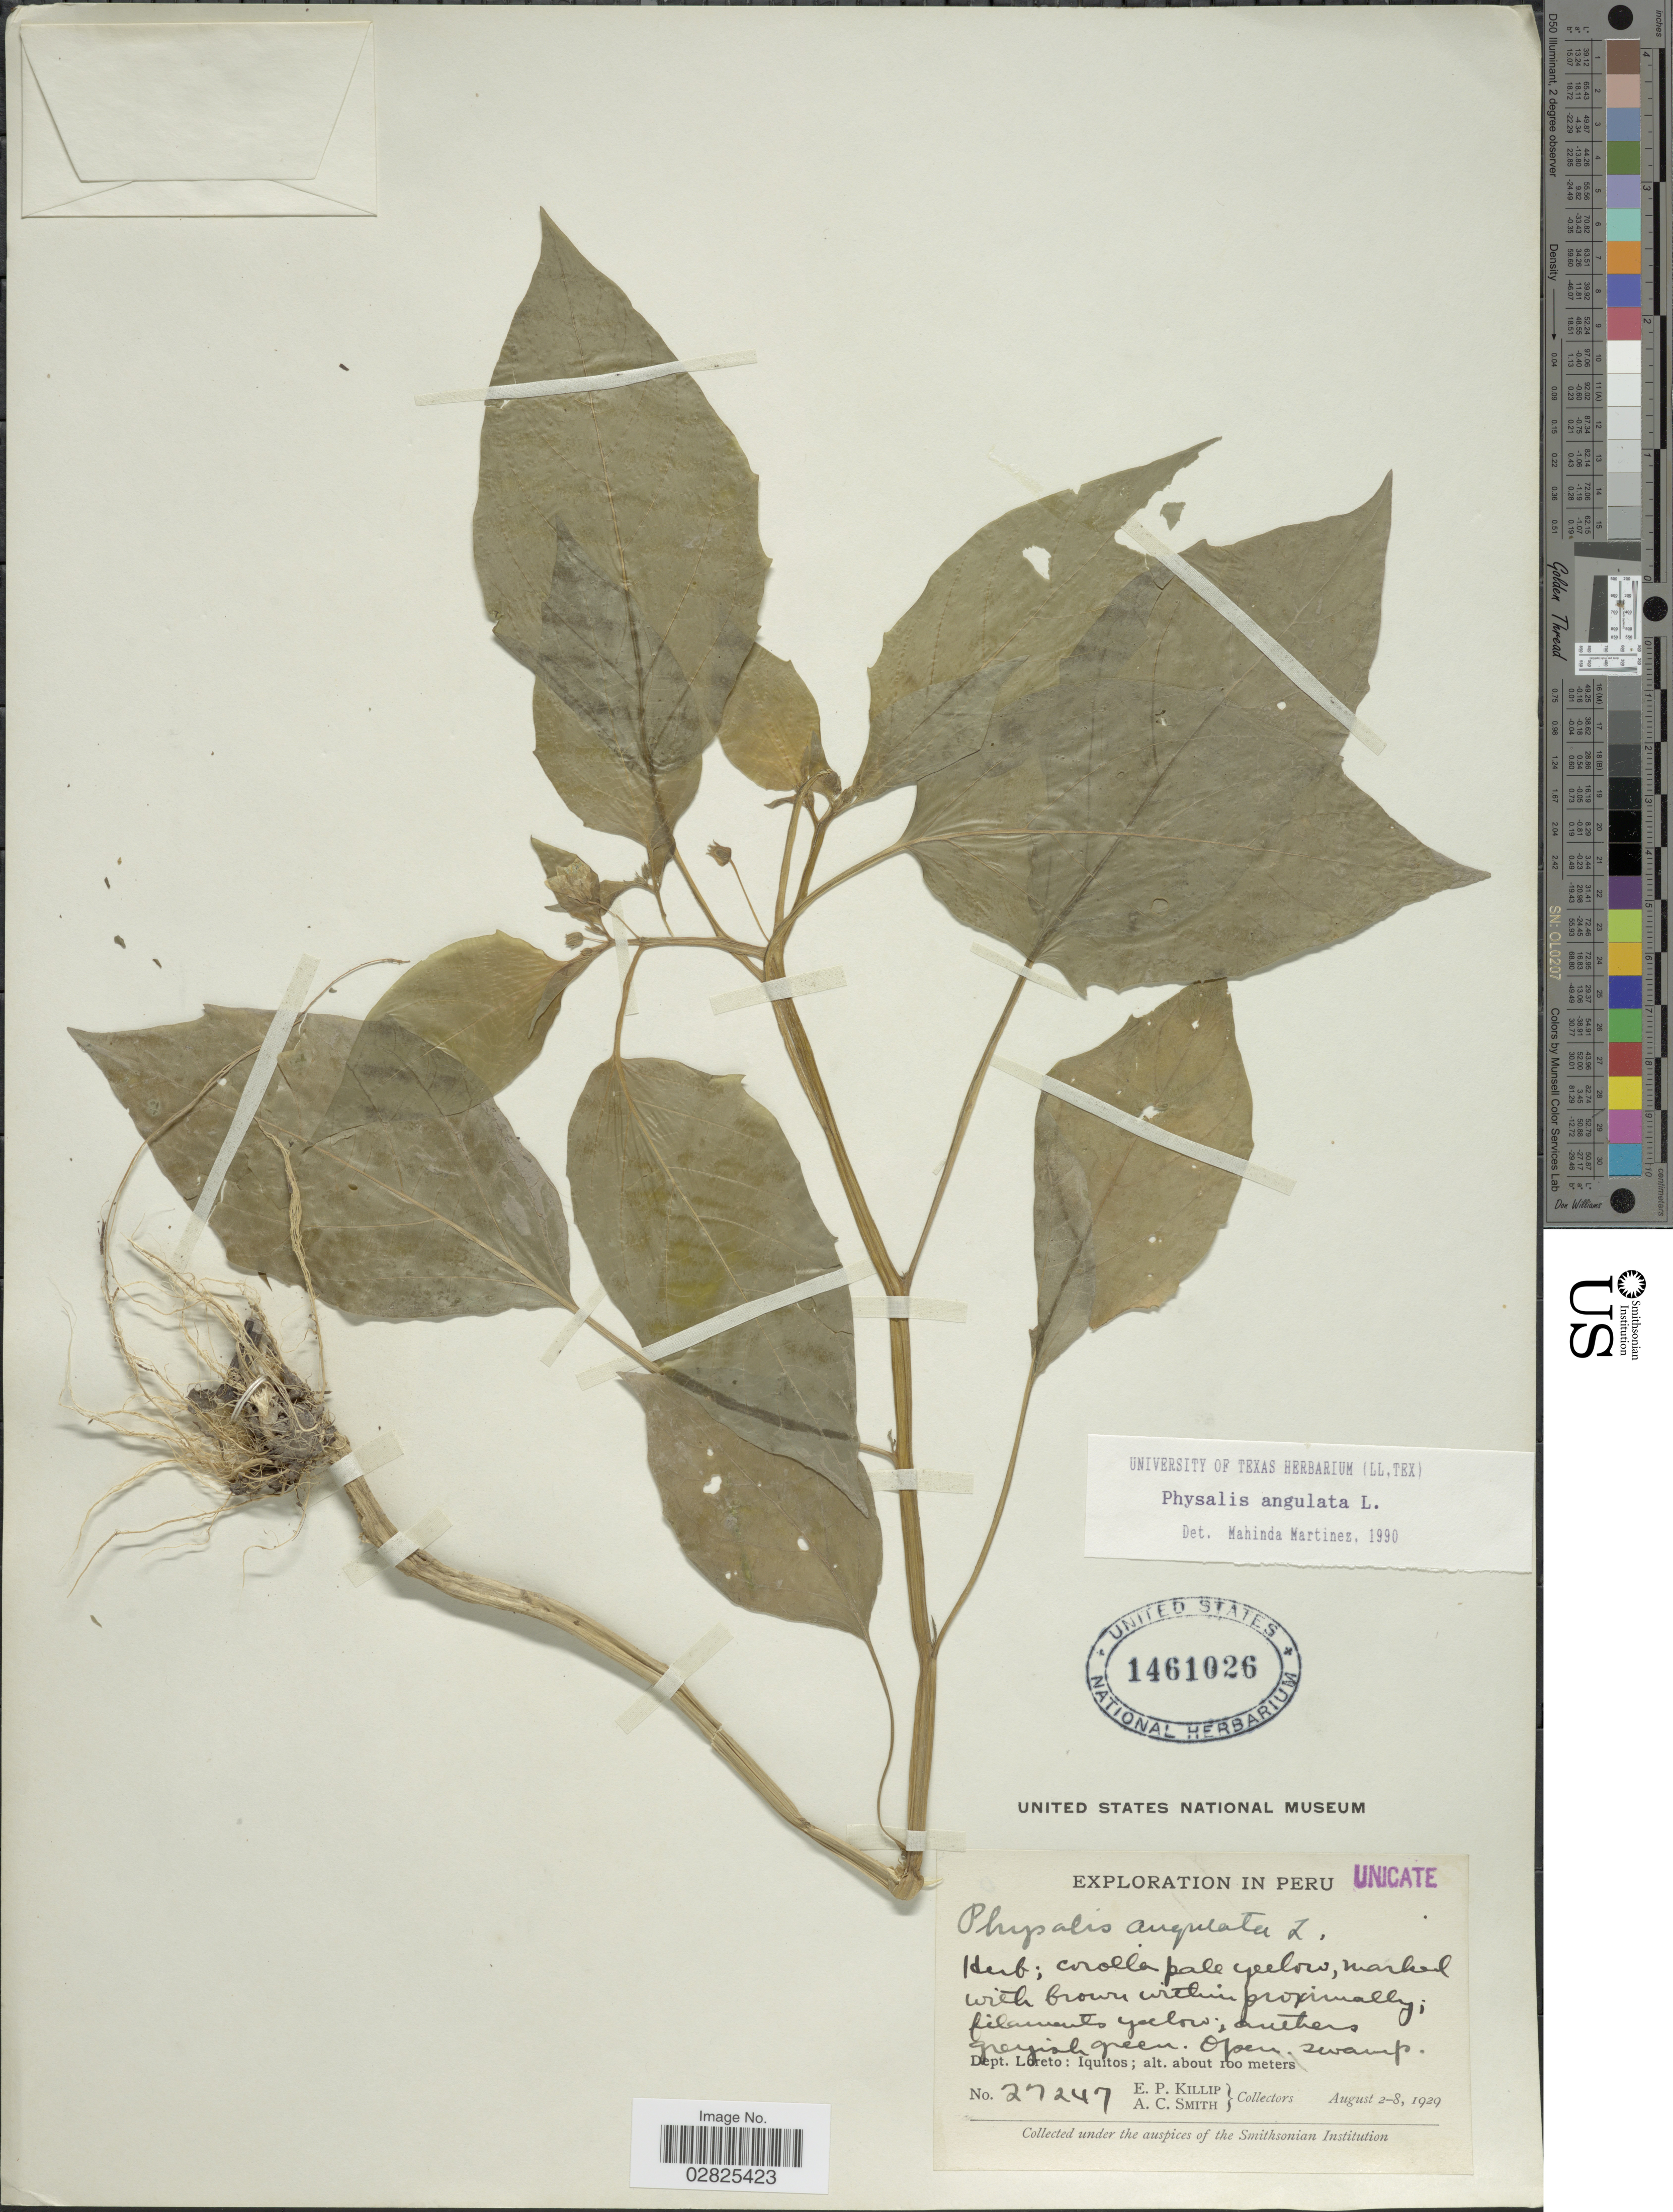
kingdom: Plantae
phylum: Tracheophyta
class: Magnoliopsida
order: Solanales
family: Solanaceae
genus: Physalis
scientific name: Physalis angulata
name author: L.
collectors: E. P. Killip & A. C. Smith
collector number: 27247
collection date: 1929-08-02/1929-08-08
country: Peru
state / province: Loreto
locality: Dept. Loreto: Iquitos.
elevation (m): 100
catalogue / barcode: US 1461026